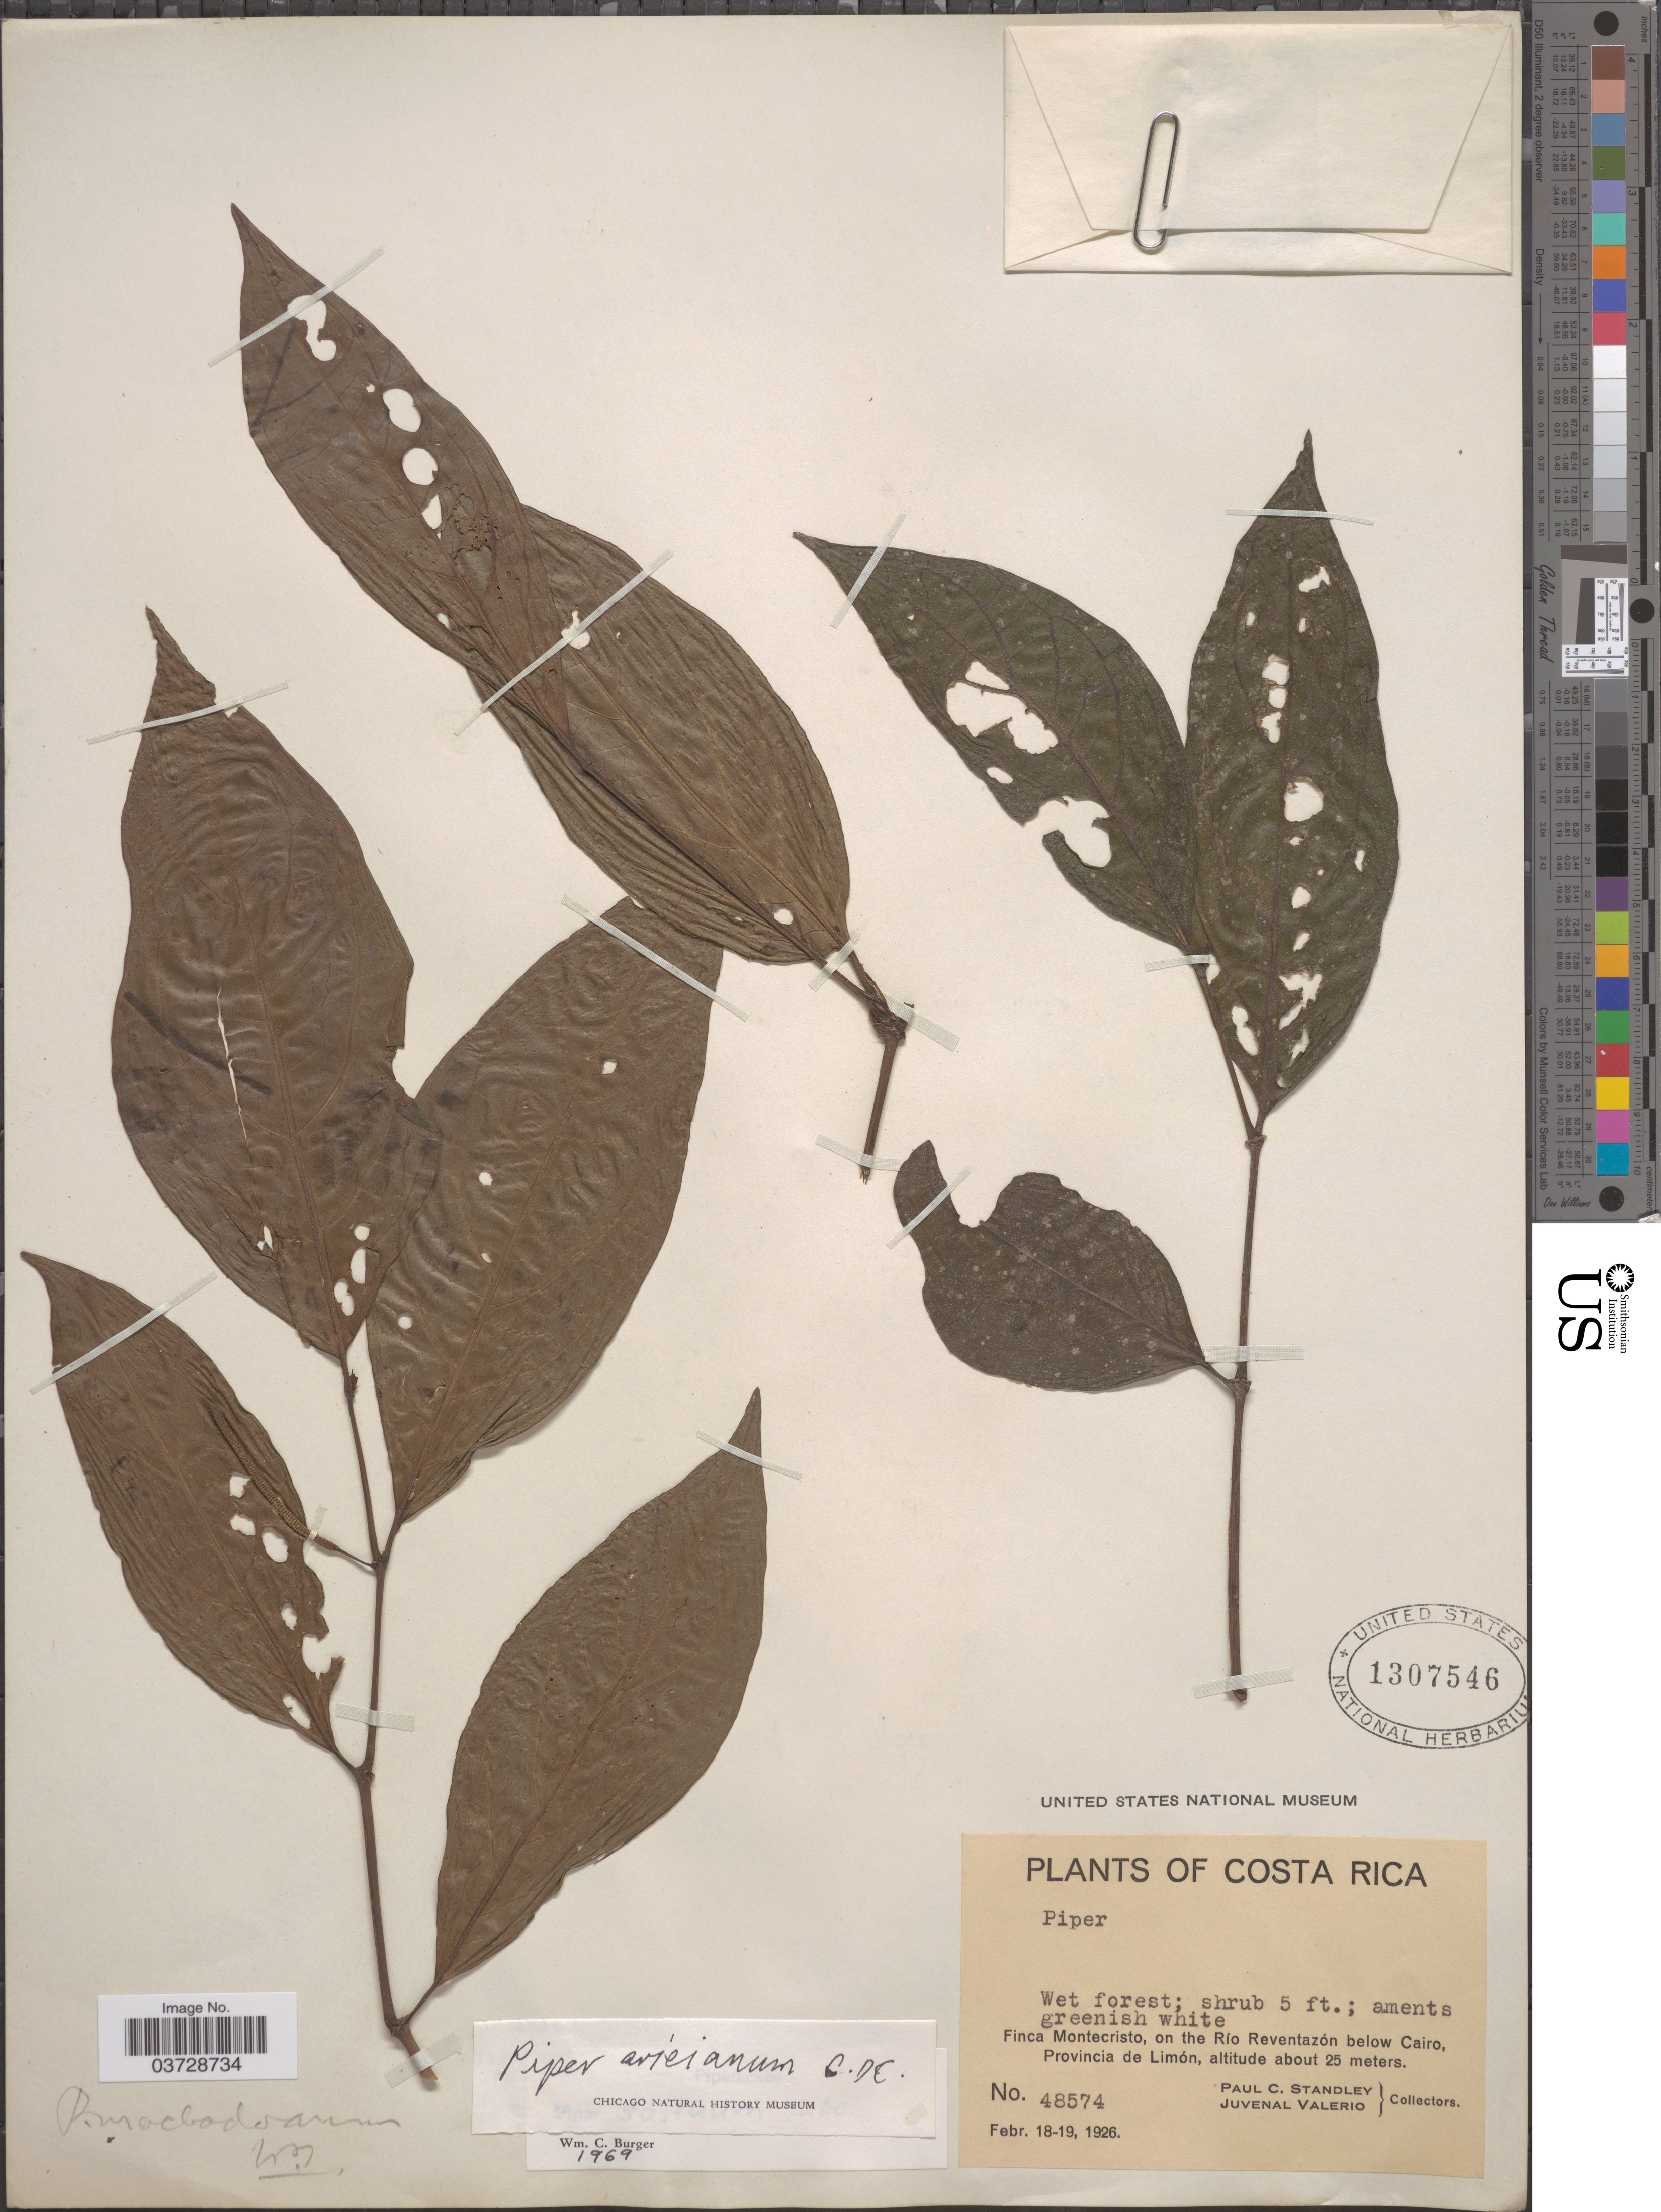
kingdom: Plantae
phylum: Tracheophyta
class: Magnoliopsida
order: Piperales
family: Piperaceae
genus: Piper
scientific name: Piper arieianum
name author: C. DC.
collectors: P. C. Standley & J. Valerio R.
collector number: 48574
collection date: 1926-02-18/1926-02-19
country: Costa Rica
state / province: Limón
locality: Finca Montecristo, on the Río Reventazón below Cairo.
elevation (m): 25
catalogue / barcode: US 1307546